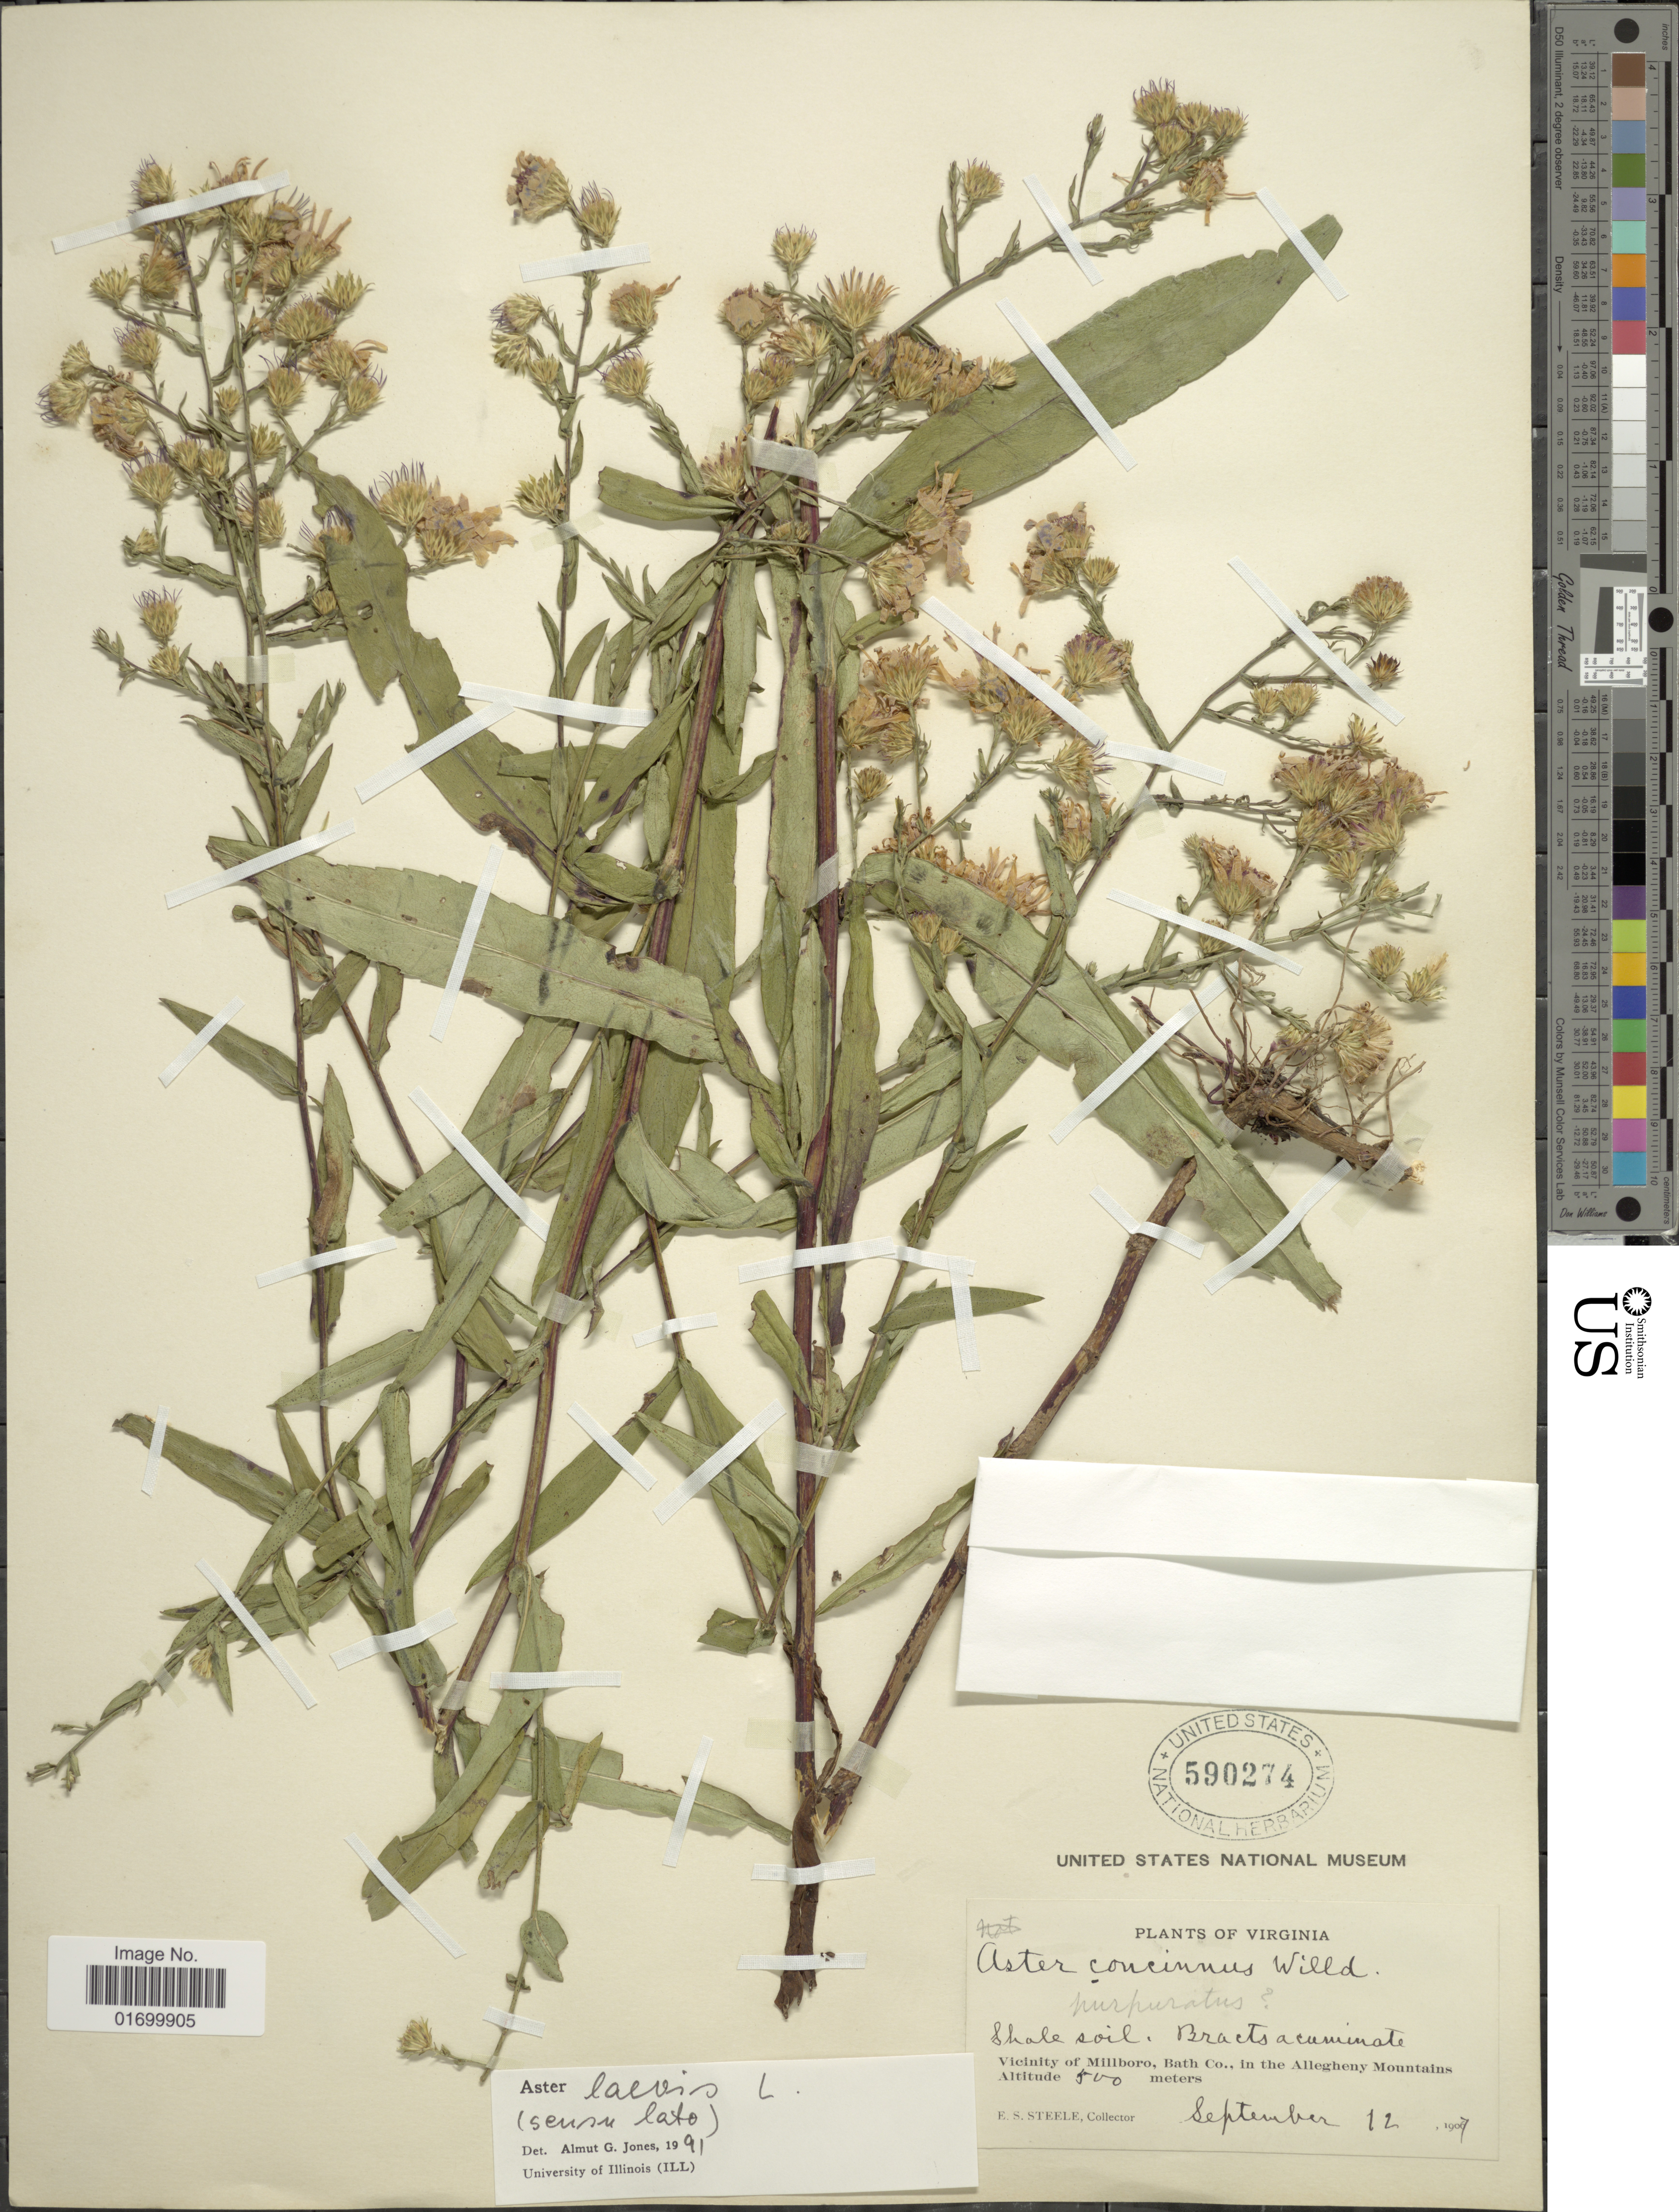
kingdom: Plantae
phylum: Tracheophyta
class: Magnoliopsida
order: Asterales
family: Asteraceae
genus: Symphyotrichum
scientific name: Symphyotrichum laeve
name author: (L.) Á. Löve & D. Löve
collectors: E. Steele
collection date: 1907-09-12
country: United States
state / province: Virginia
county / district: Bath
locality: Vicinity of Millboro, Bath Co., in the Allegheny Mountains.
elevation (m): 500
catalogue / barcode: US 590274